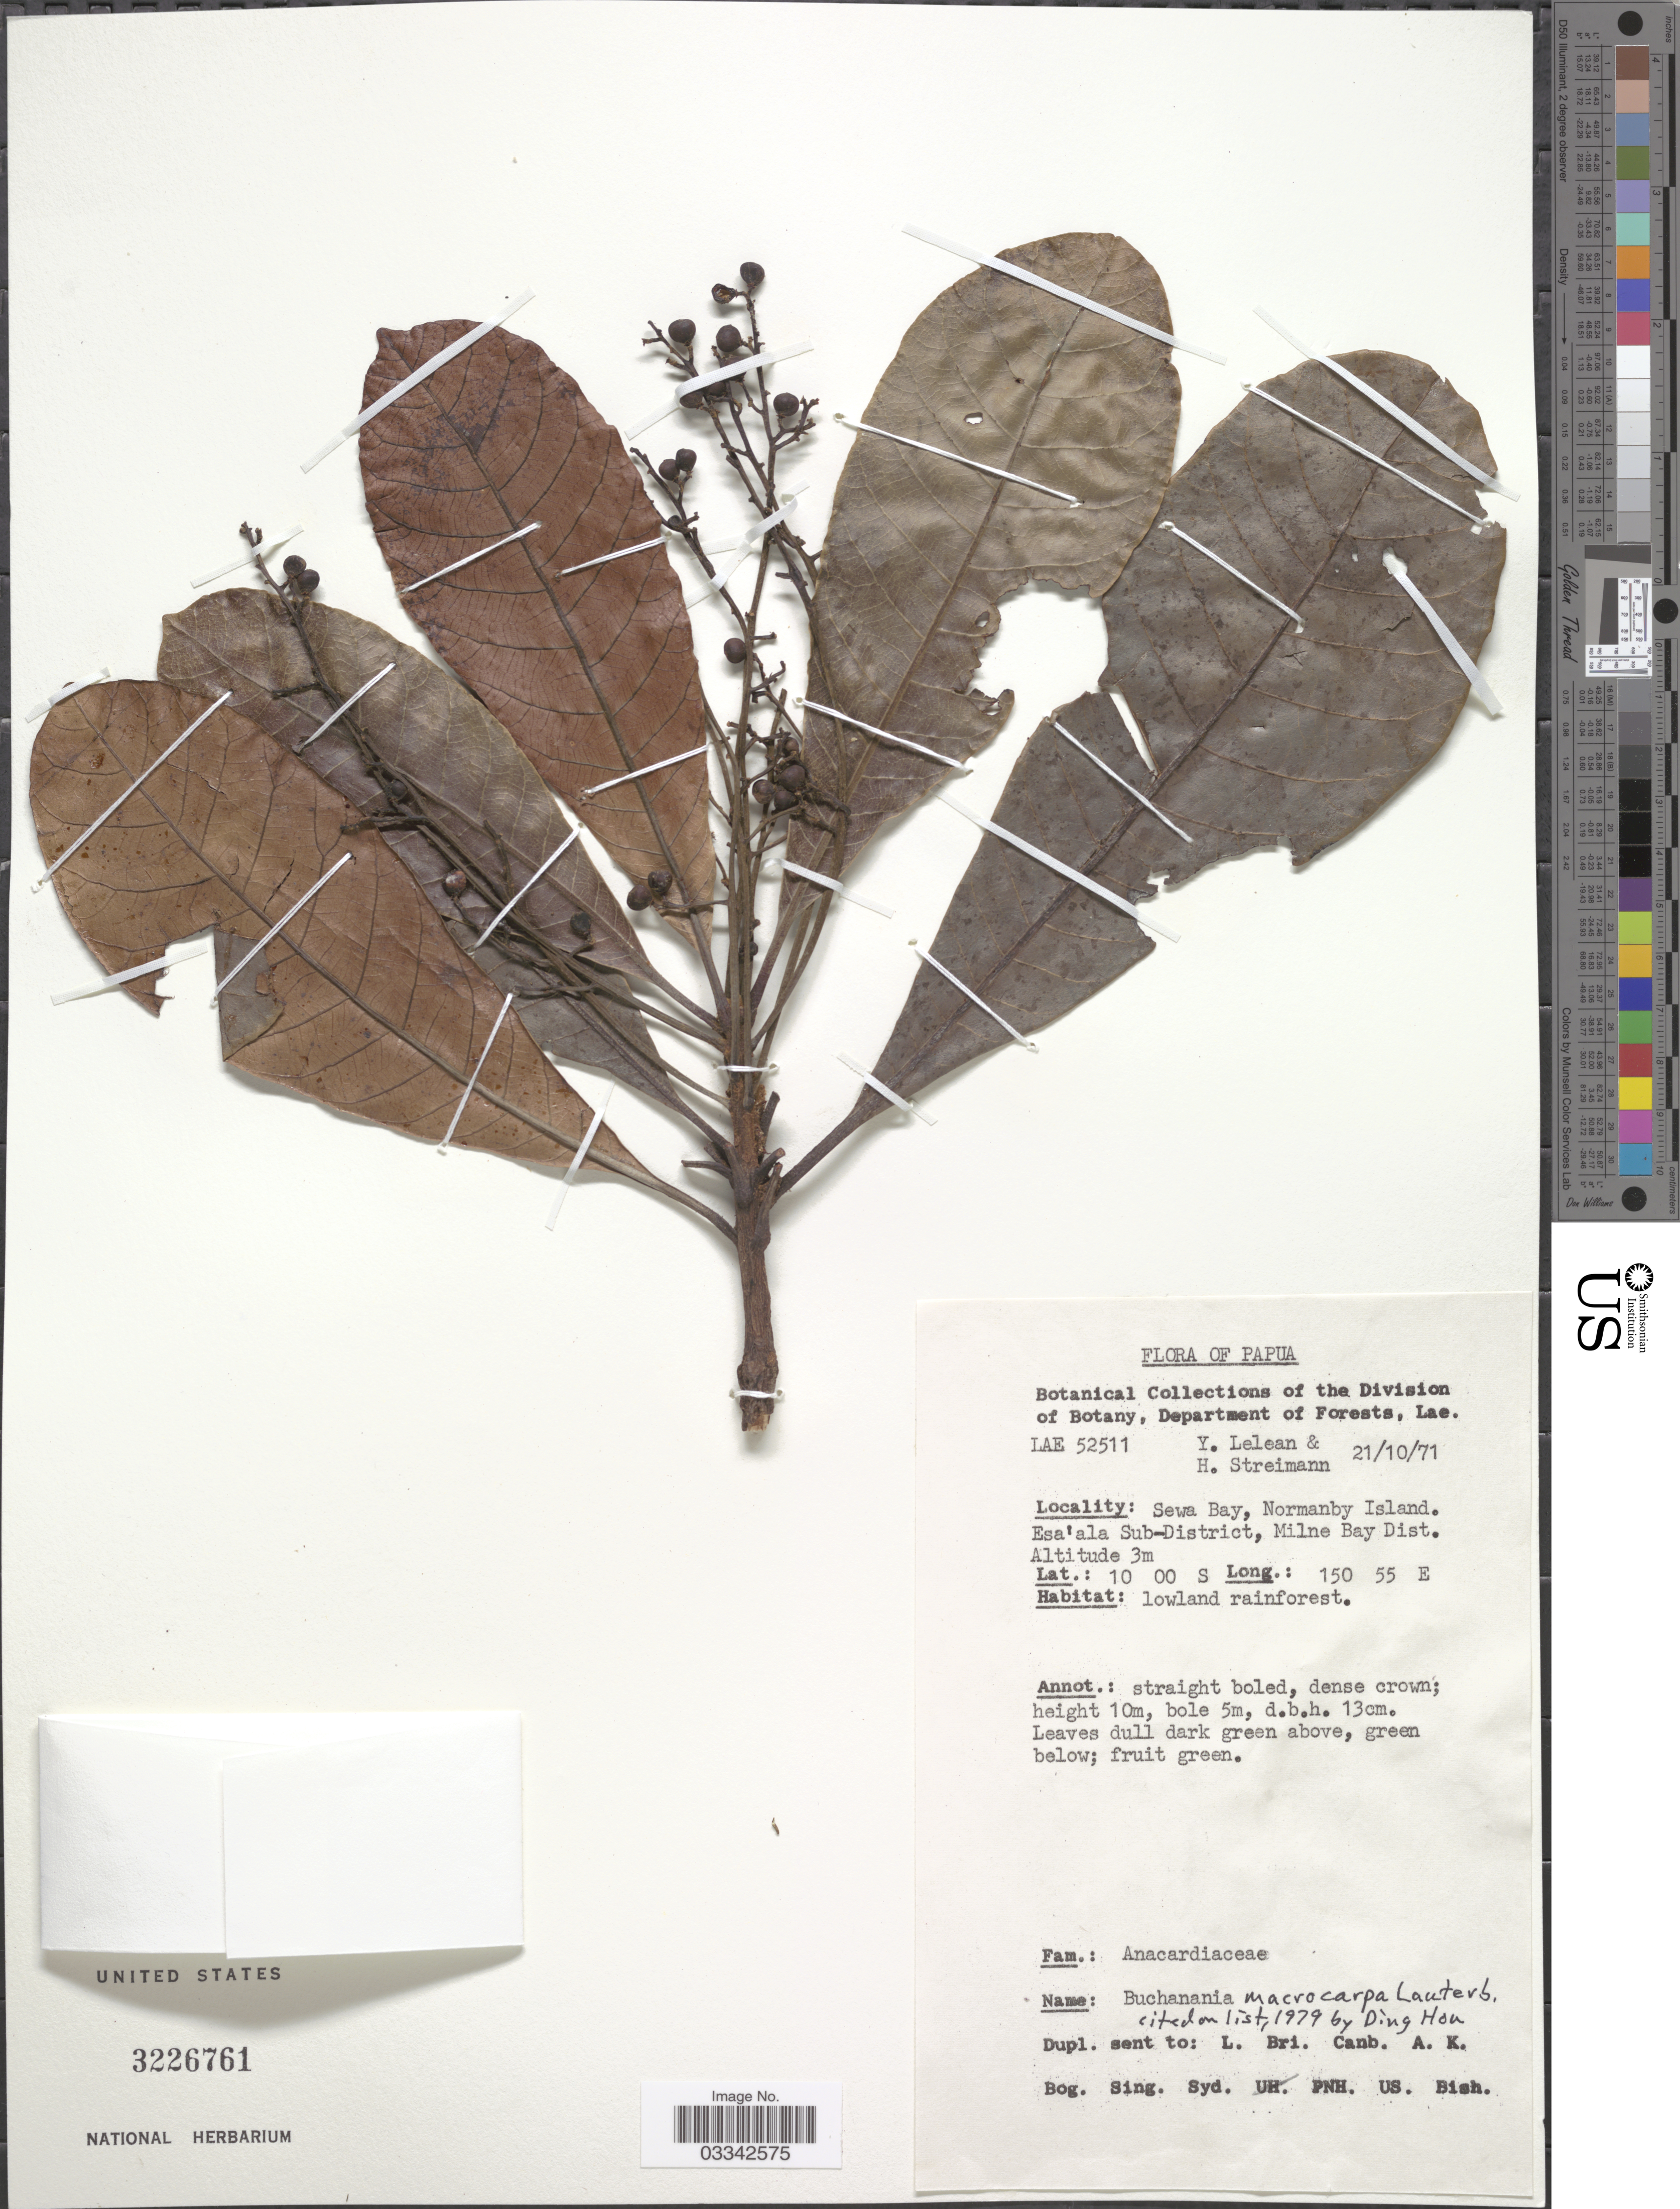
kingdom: Plantae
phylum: Tracheophyta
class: Magnoliopsida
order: Sapindales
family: Anacardiaceae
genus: Buchanania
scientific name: Buchanania macrocarpa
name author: Lauterb.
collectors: Y. Lelean & H. Streimann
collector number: LAE 52511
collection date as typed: Transcribed d/m/y: 21/10/71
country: Papua New Guinea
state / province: Milne Bay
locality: Papua. Sewa Bay, Normanby Island. Esa'ala Sub-District, Milne Bay Dist.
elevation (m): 3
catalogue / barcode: US 3226761